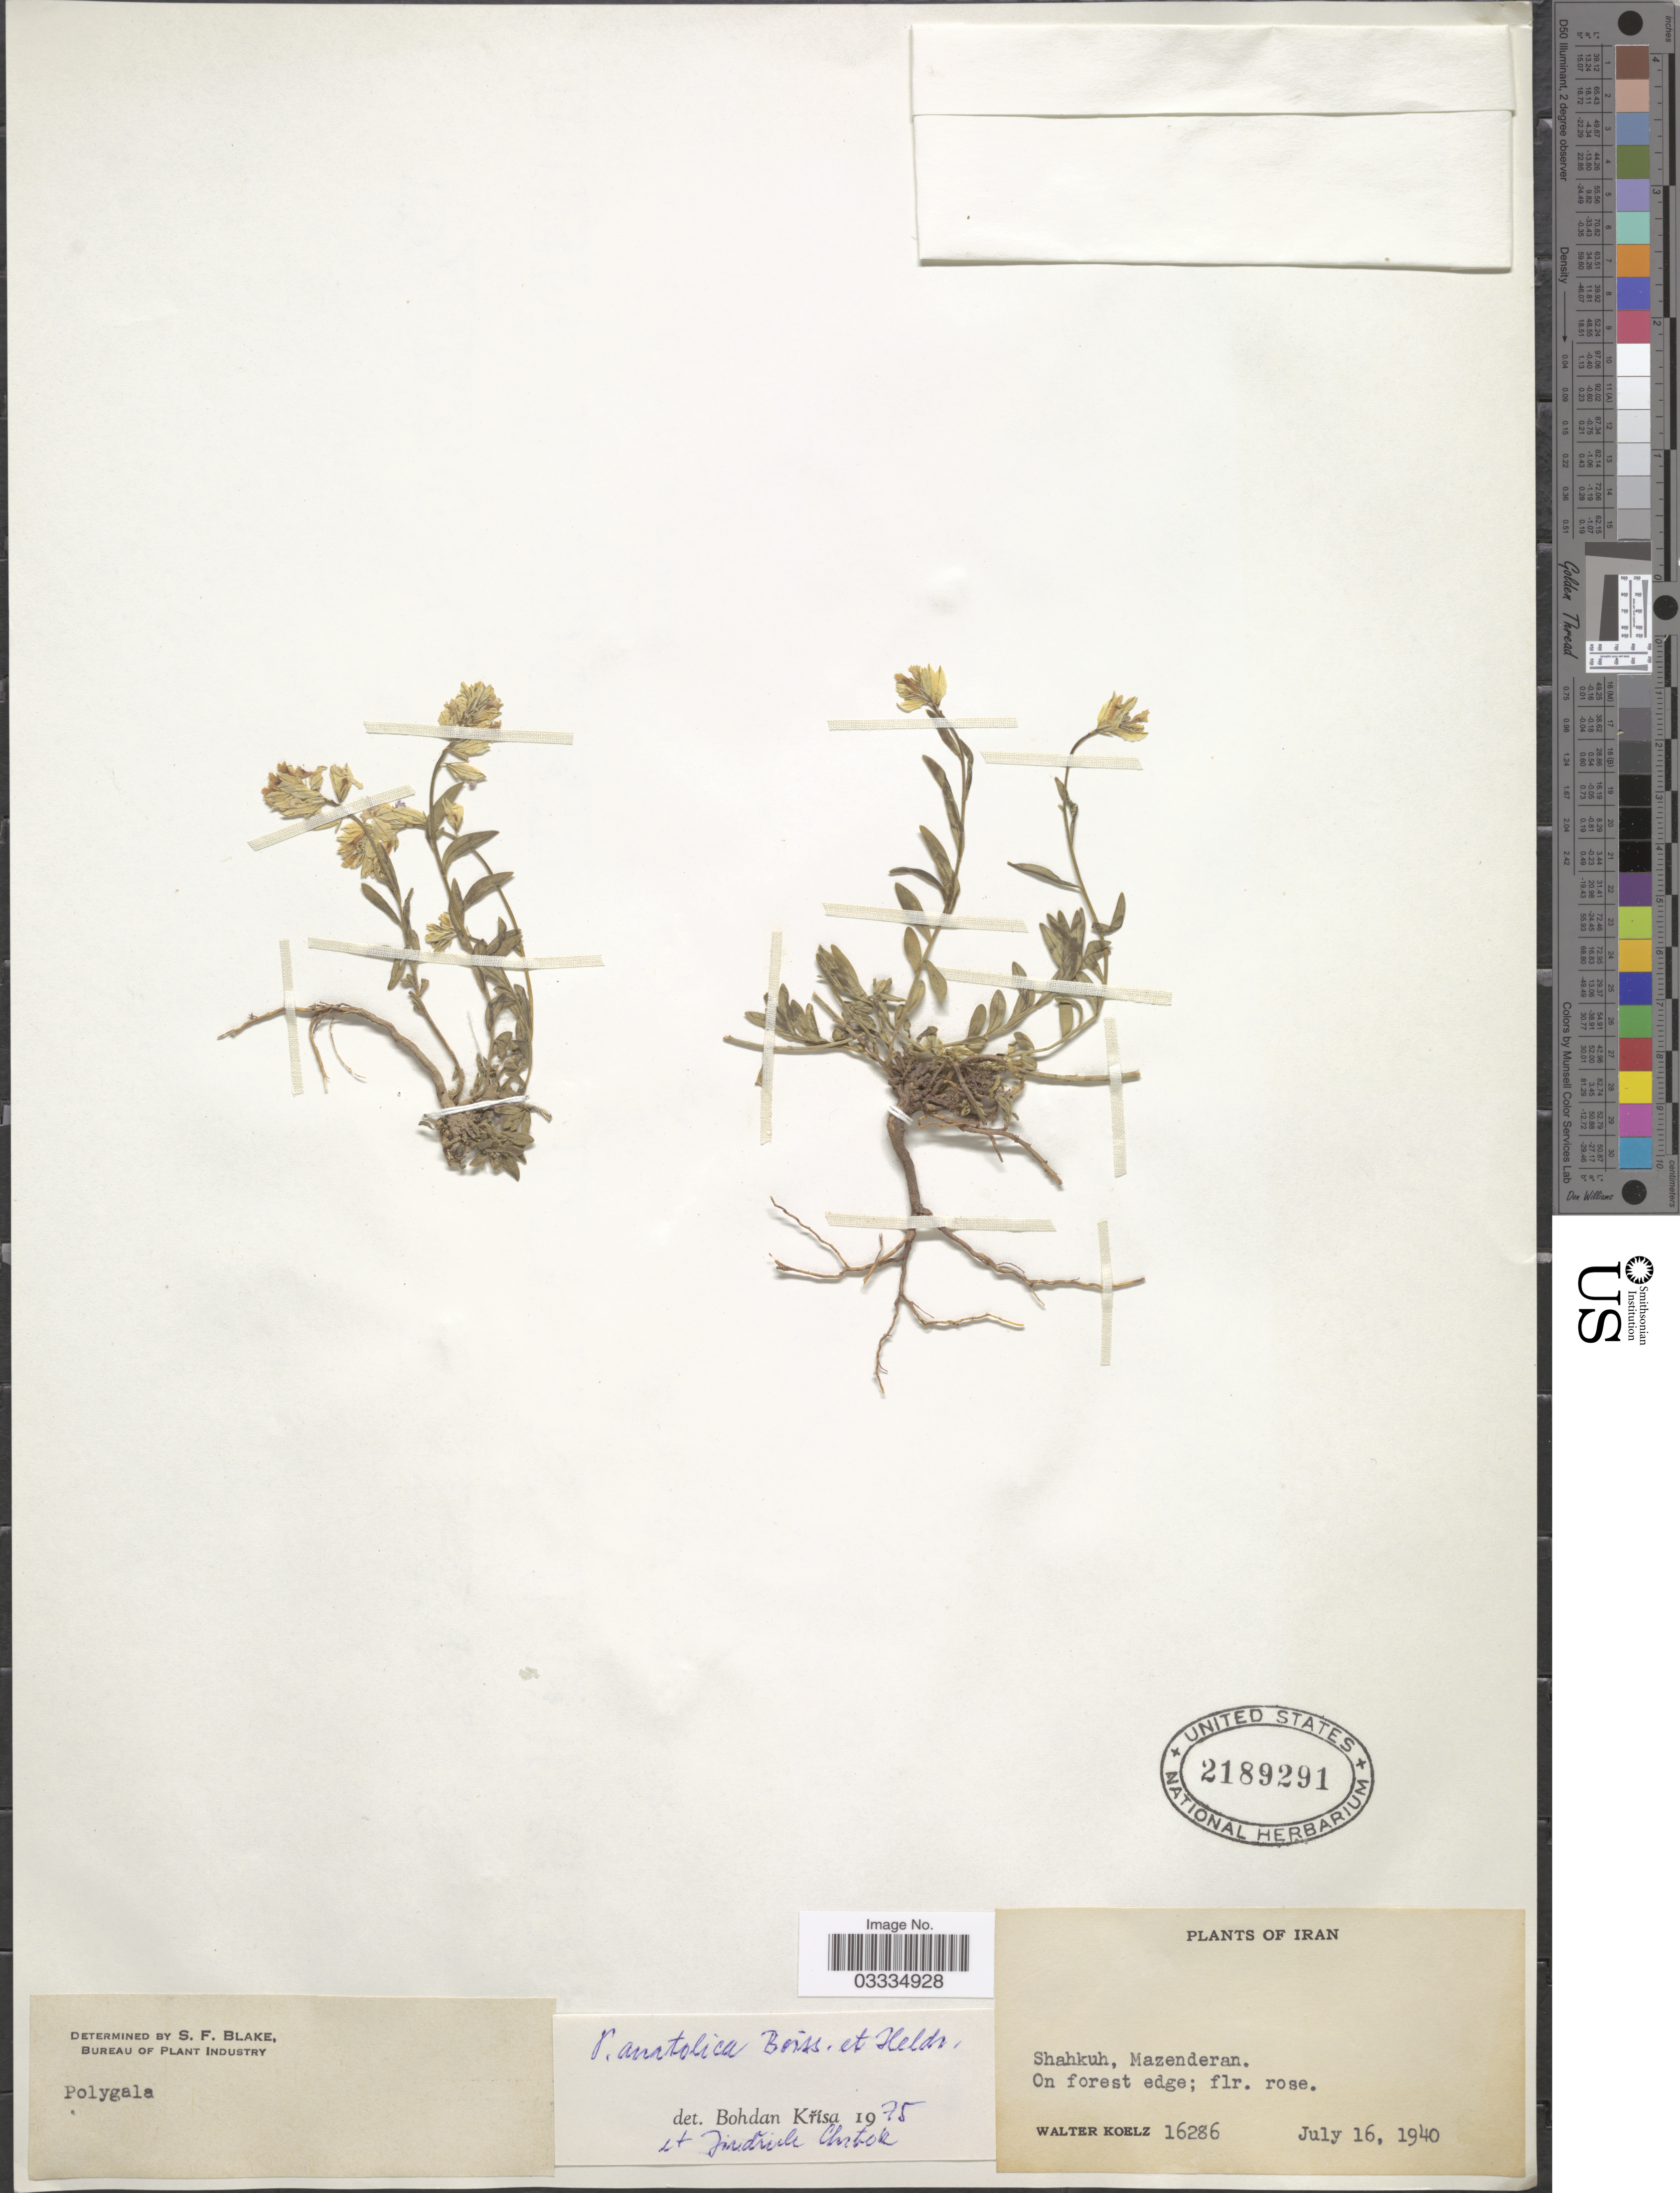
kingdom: Plantae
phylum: Tracheophyta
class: Magnoliopsida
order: Fabales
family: Polygalaceae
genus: Polygala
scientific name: Polygala anatolica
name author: Boiss. & Heldr.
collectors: W. N. Koelz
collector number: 16286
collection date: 1940-07-16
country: Iran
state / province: Mazandaran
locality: Shahkuh, Mazenderan.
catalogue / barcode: US 2189291